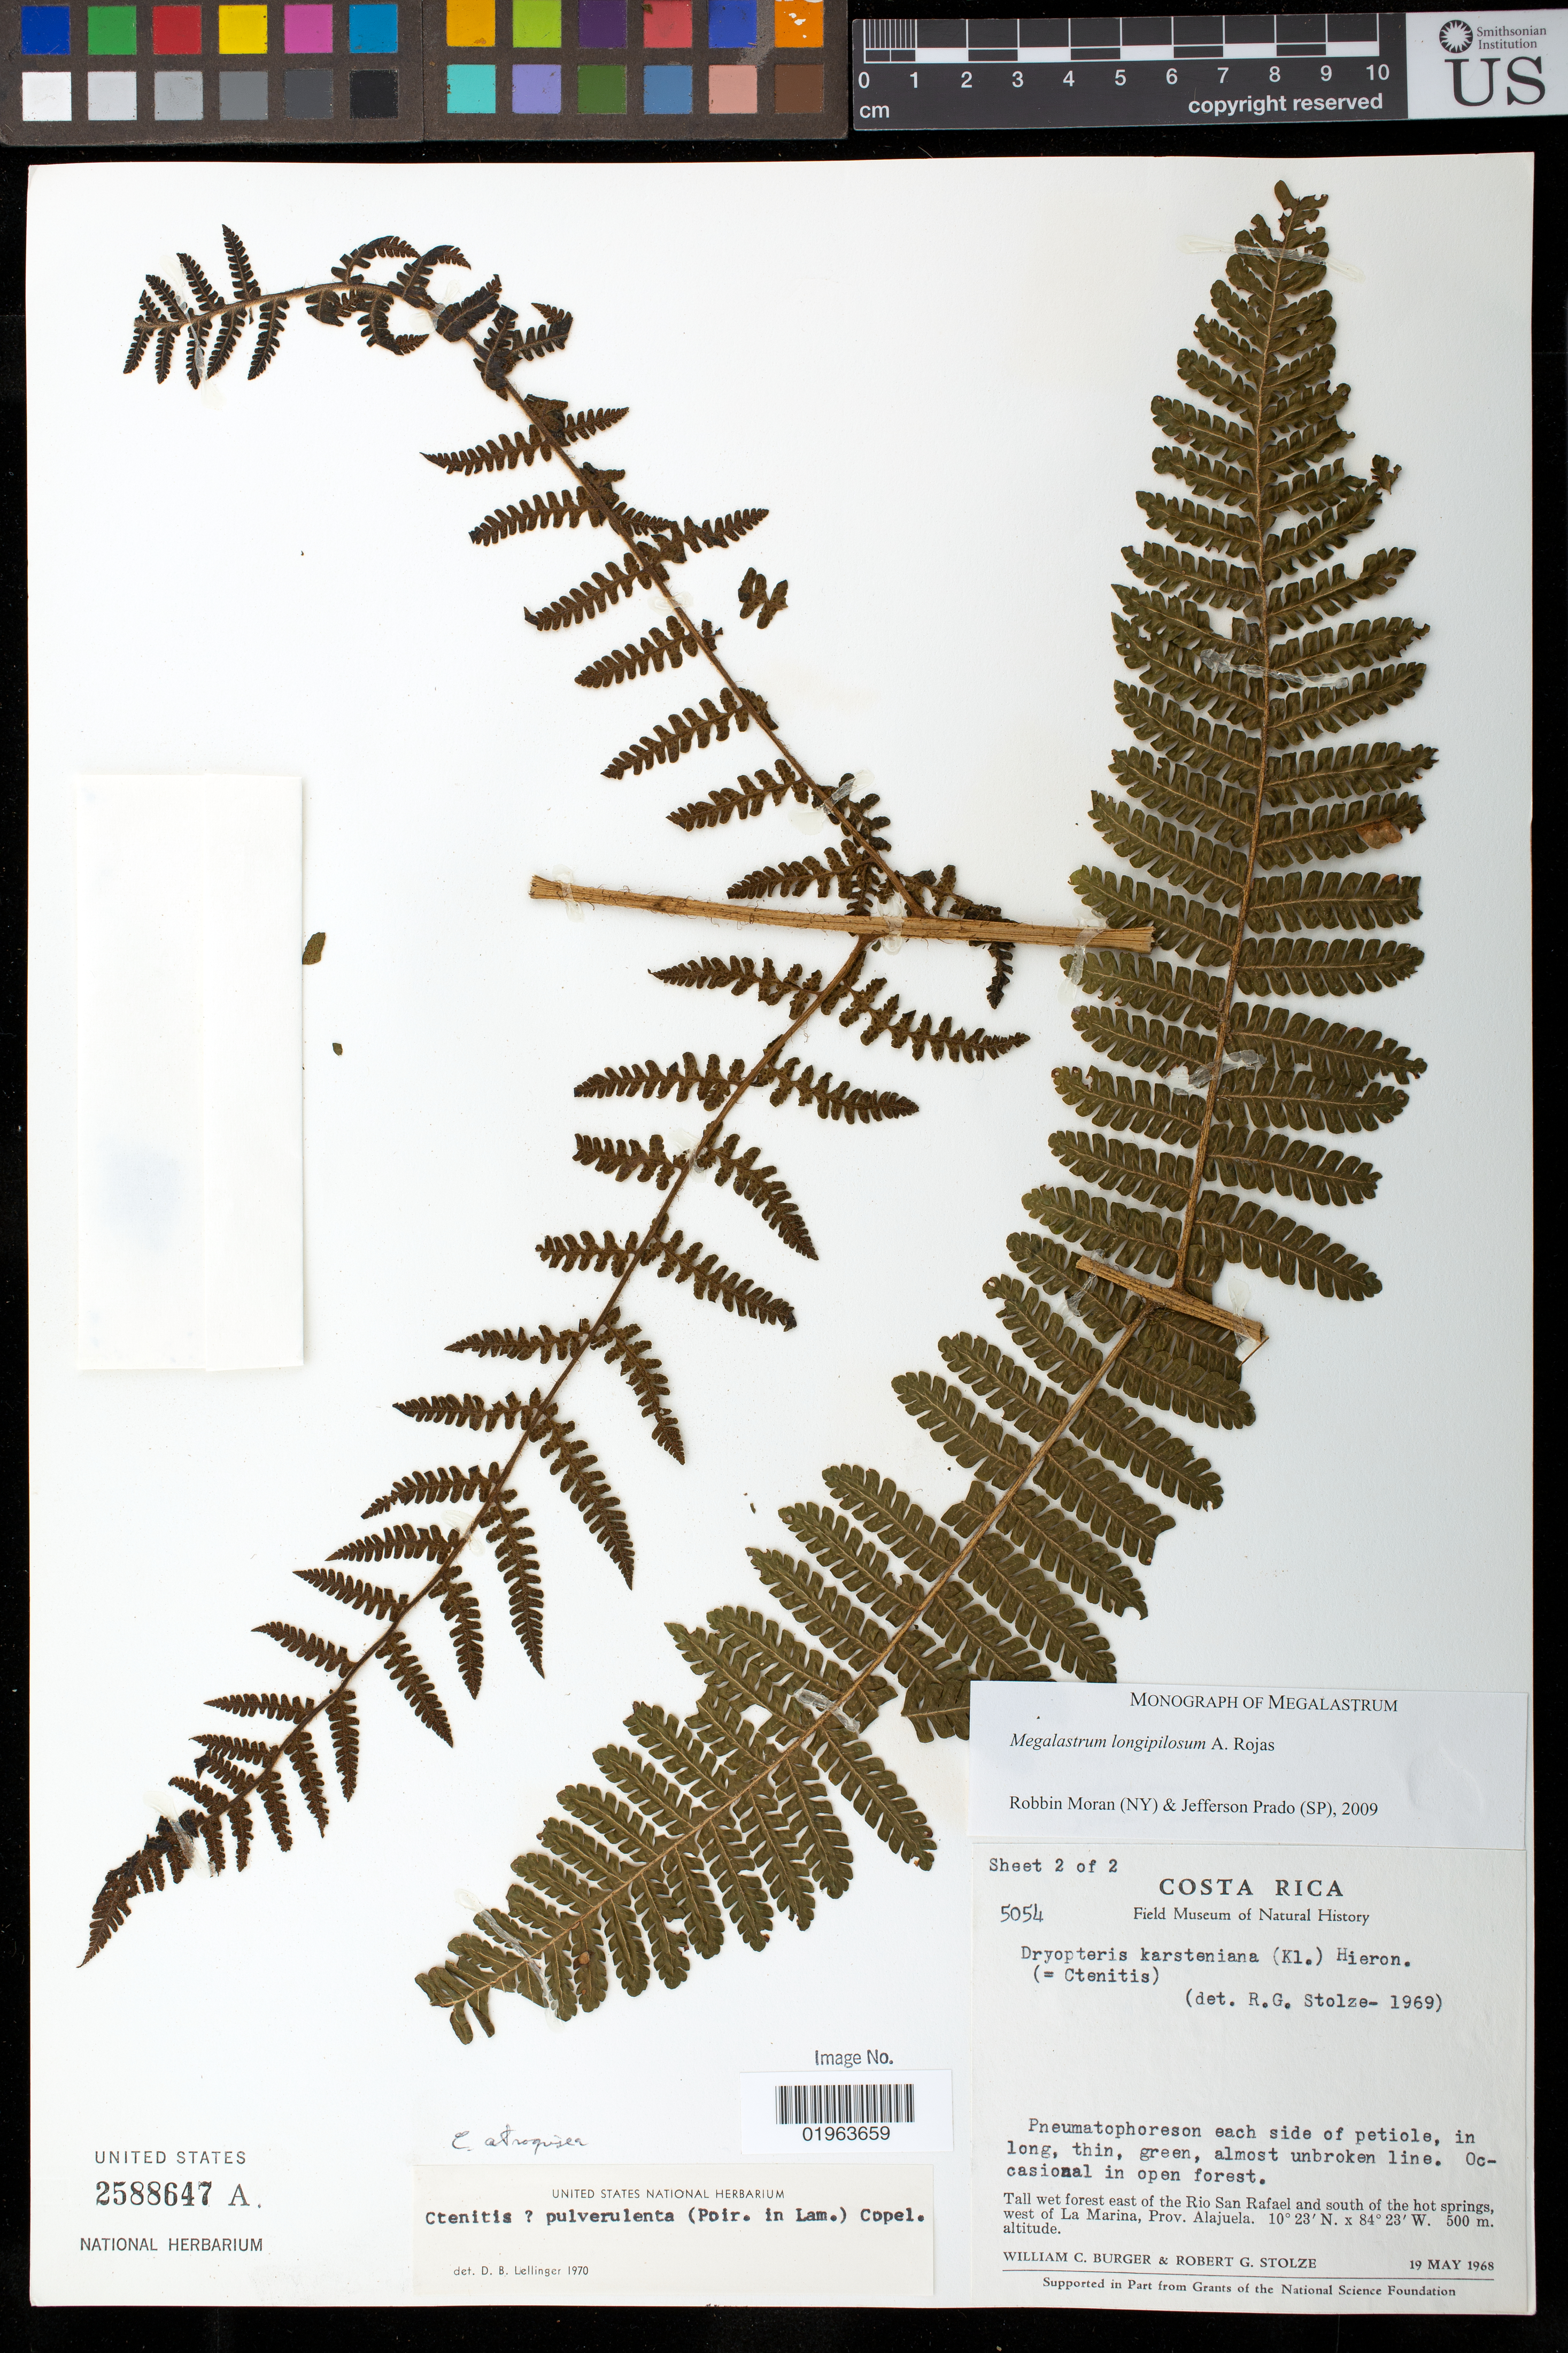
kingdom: Plantae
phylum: Tracheophyta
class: Polypodiopsida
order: Polypodiales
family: Dryopteridaceae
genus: Megalastrum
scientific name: Megalastrum longipilosum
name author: A. Rojas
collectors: W. Burger & R. G. Stolze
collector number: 5054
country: Costa Rica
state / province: Alajuela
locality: E of the Rio San Rafael and S of the hot springs, W of La Marina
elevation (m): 500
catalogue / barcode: US 2588647